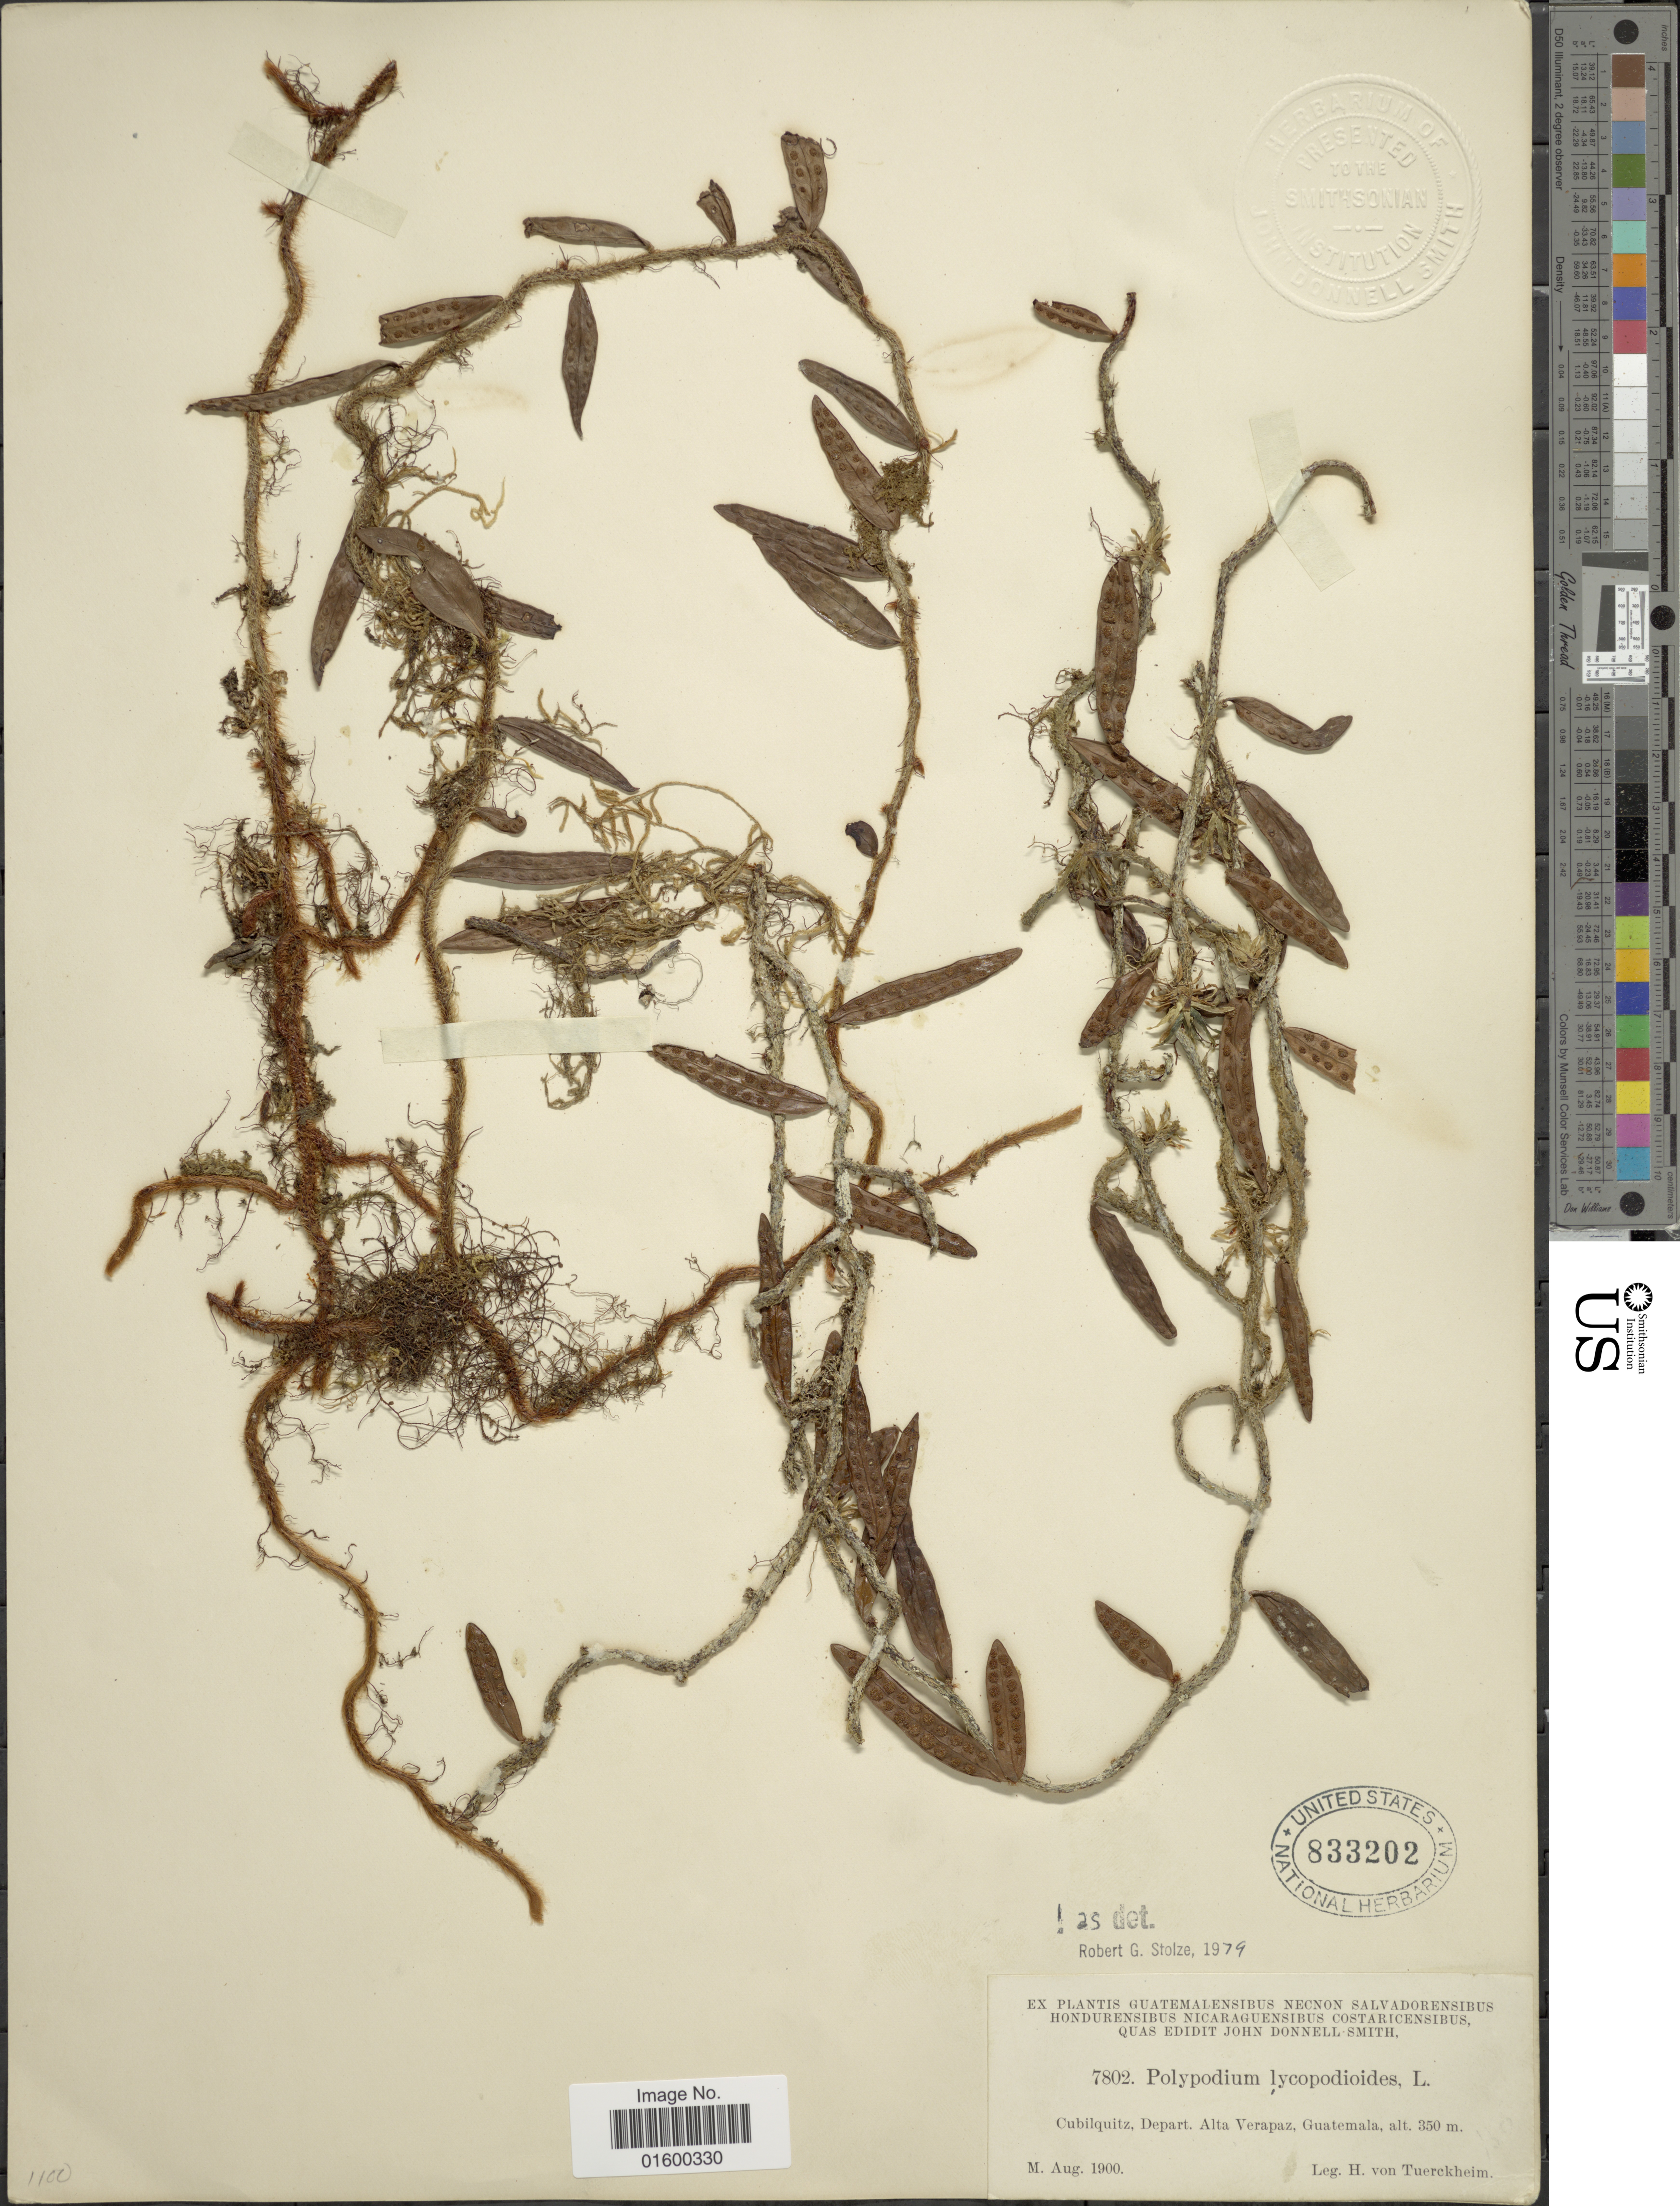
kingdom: Plantae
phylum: Tracheophyta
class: Polypodiopsida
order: Polypodiales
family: Polypodiaceae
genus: Microgramma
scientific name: Microgramma lycopodioides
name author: (L.) Copel.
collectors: H. von Türckheim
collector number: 7802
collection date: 1900-08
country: Guatemala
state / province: Alta Verapaz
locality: Cubilquitz, Depart. Alta Verapaz, Guatemala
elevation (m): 350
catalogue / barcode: US 833202